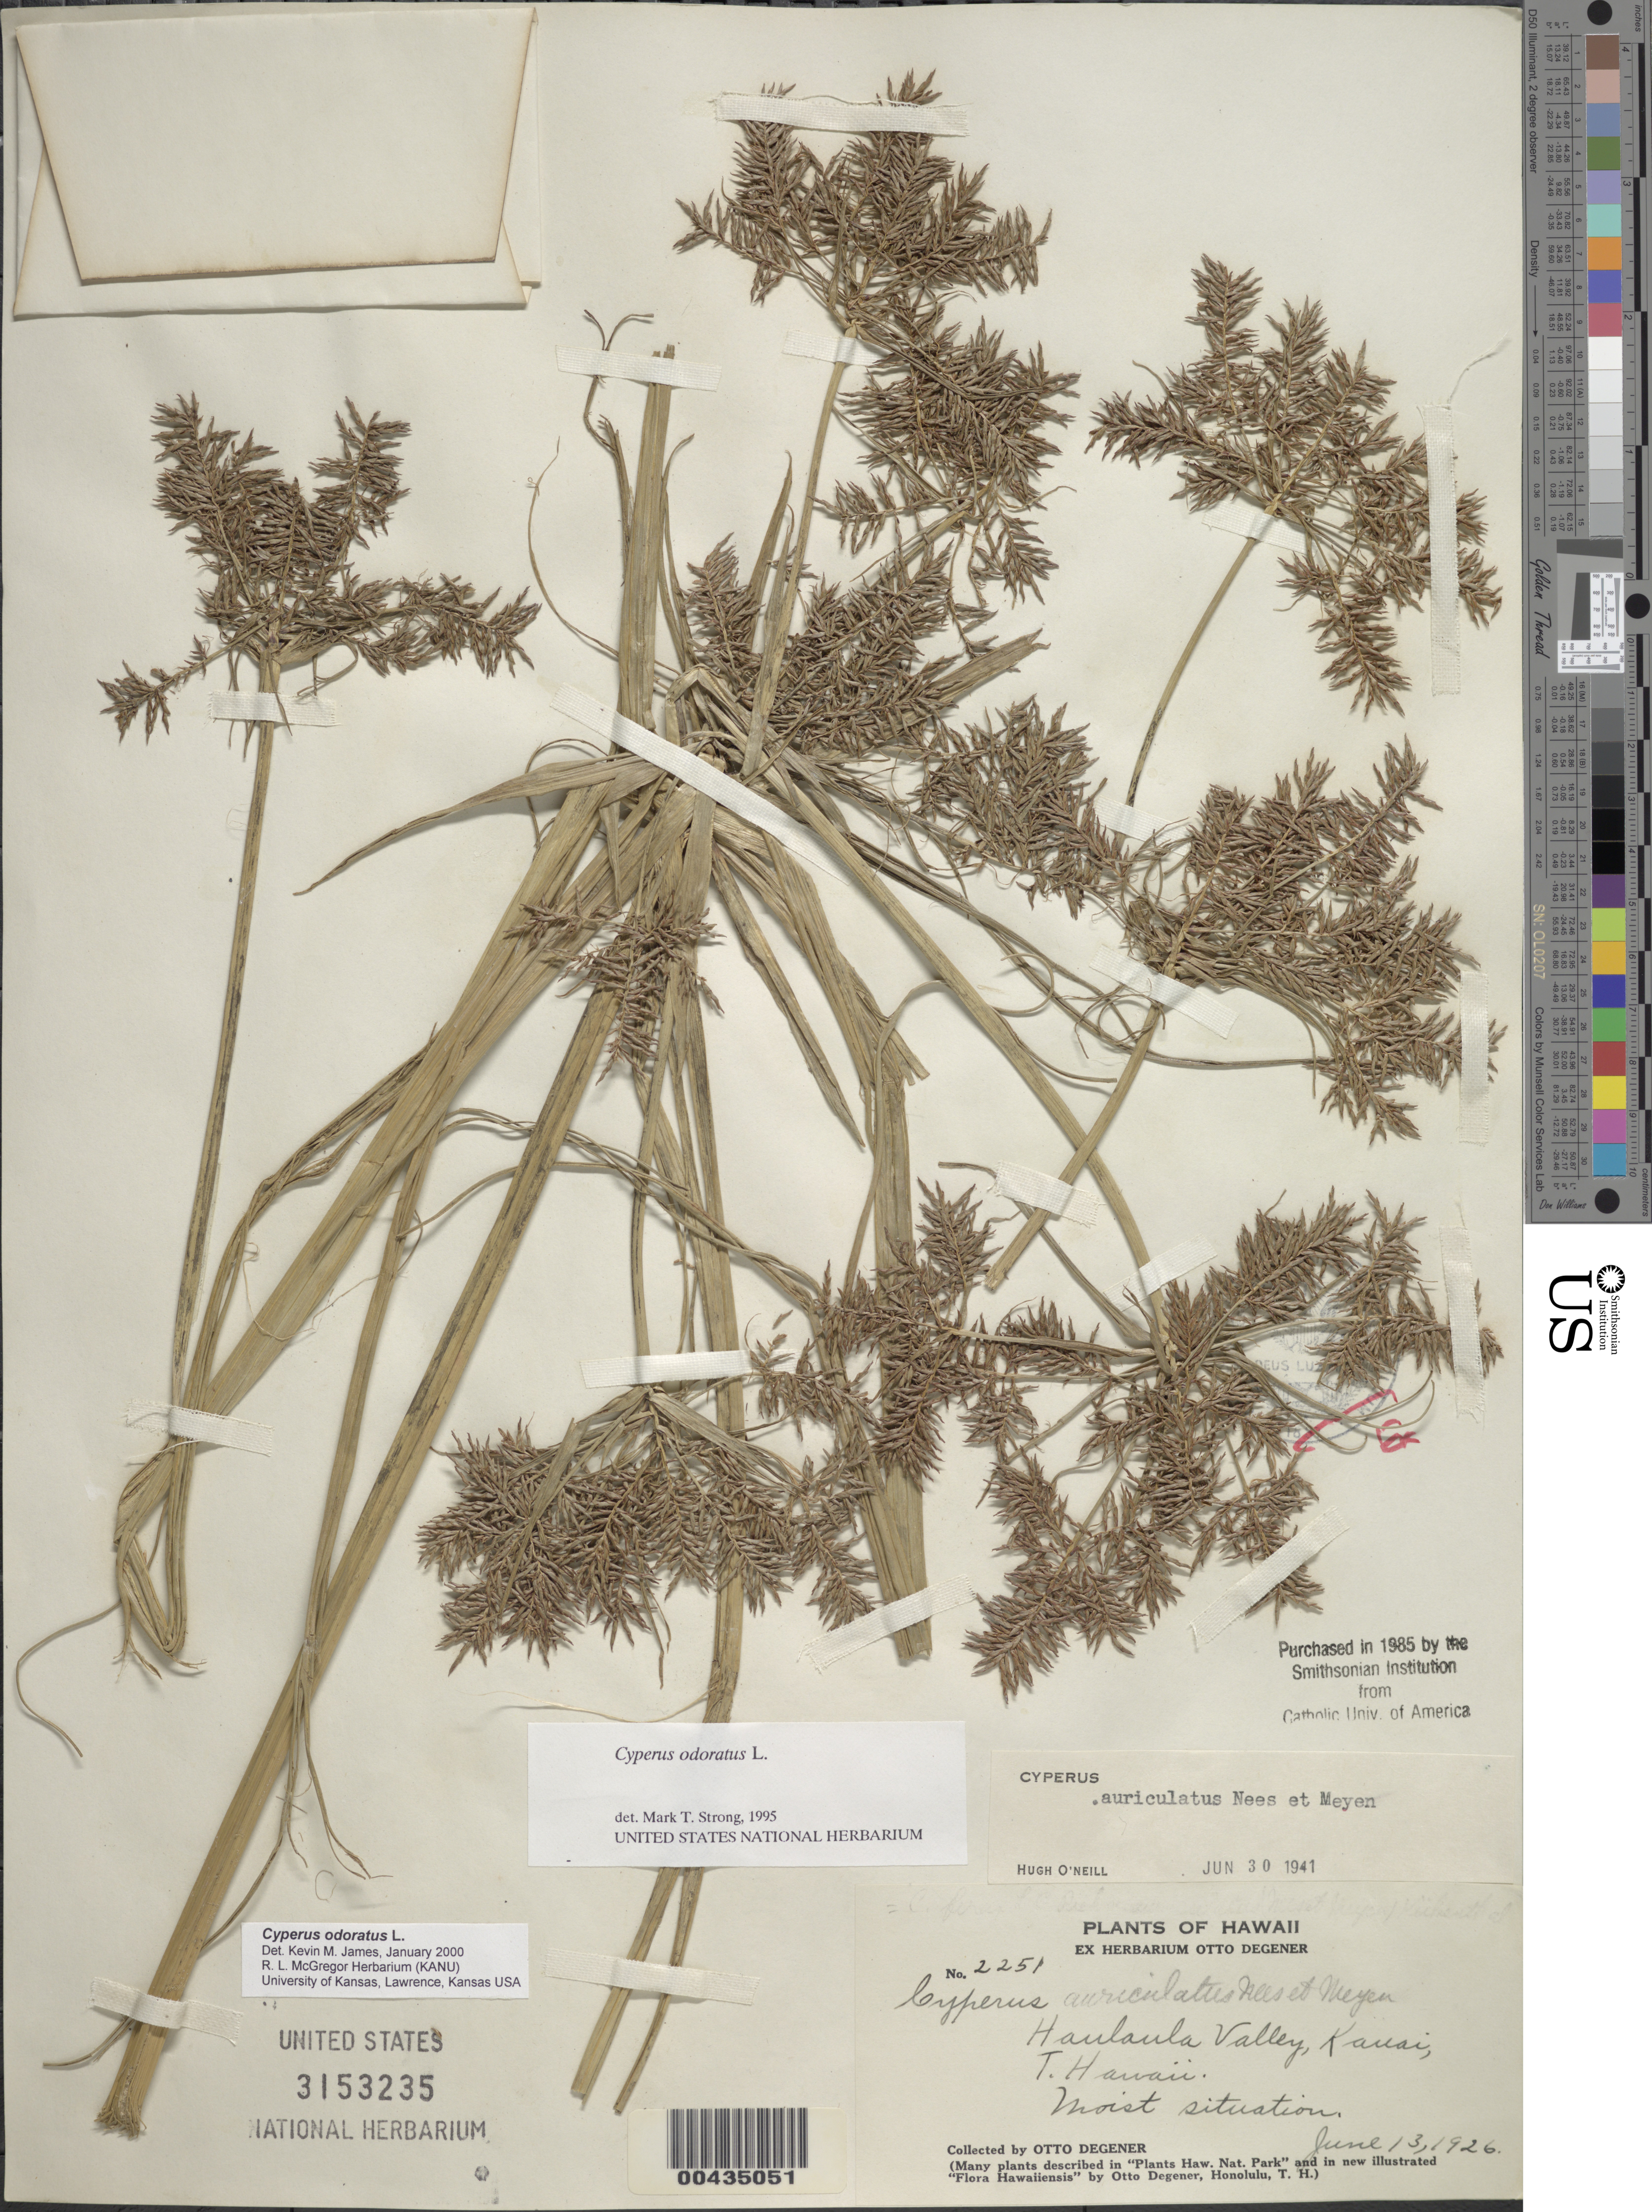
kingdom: Plantae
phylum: Tracheophyta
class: Liliopsida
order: Poales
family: Cyperaceae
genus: Cyperus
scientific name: Cyperus prescottianus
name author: Hook. & Arn.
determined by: Wagner, W. L., (BOT), Smithsonian Institution - National Museum of Natural History (UNITED STATES)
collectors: O. Degener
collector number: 2251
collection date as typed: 13 Jun 1926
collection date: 1926-06-13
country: United States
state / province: Hawaii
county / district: Kauai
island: Kaua'i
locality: Haulaula Valley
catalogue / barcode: US 3153235